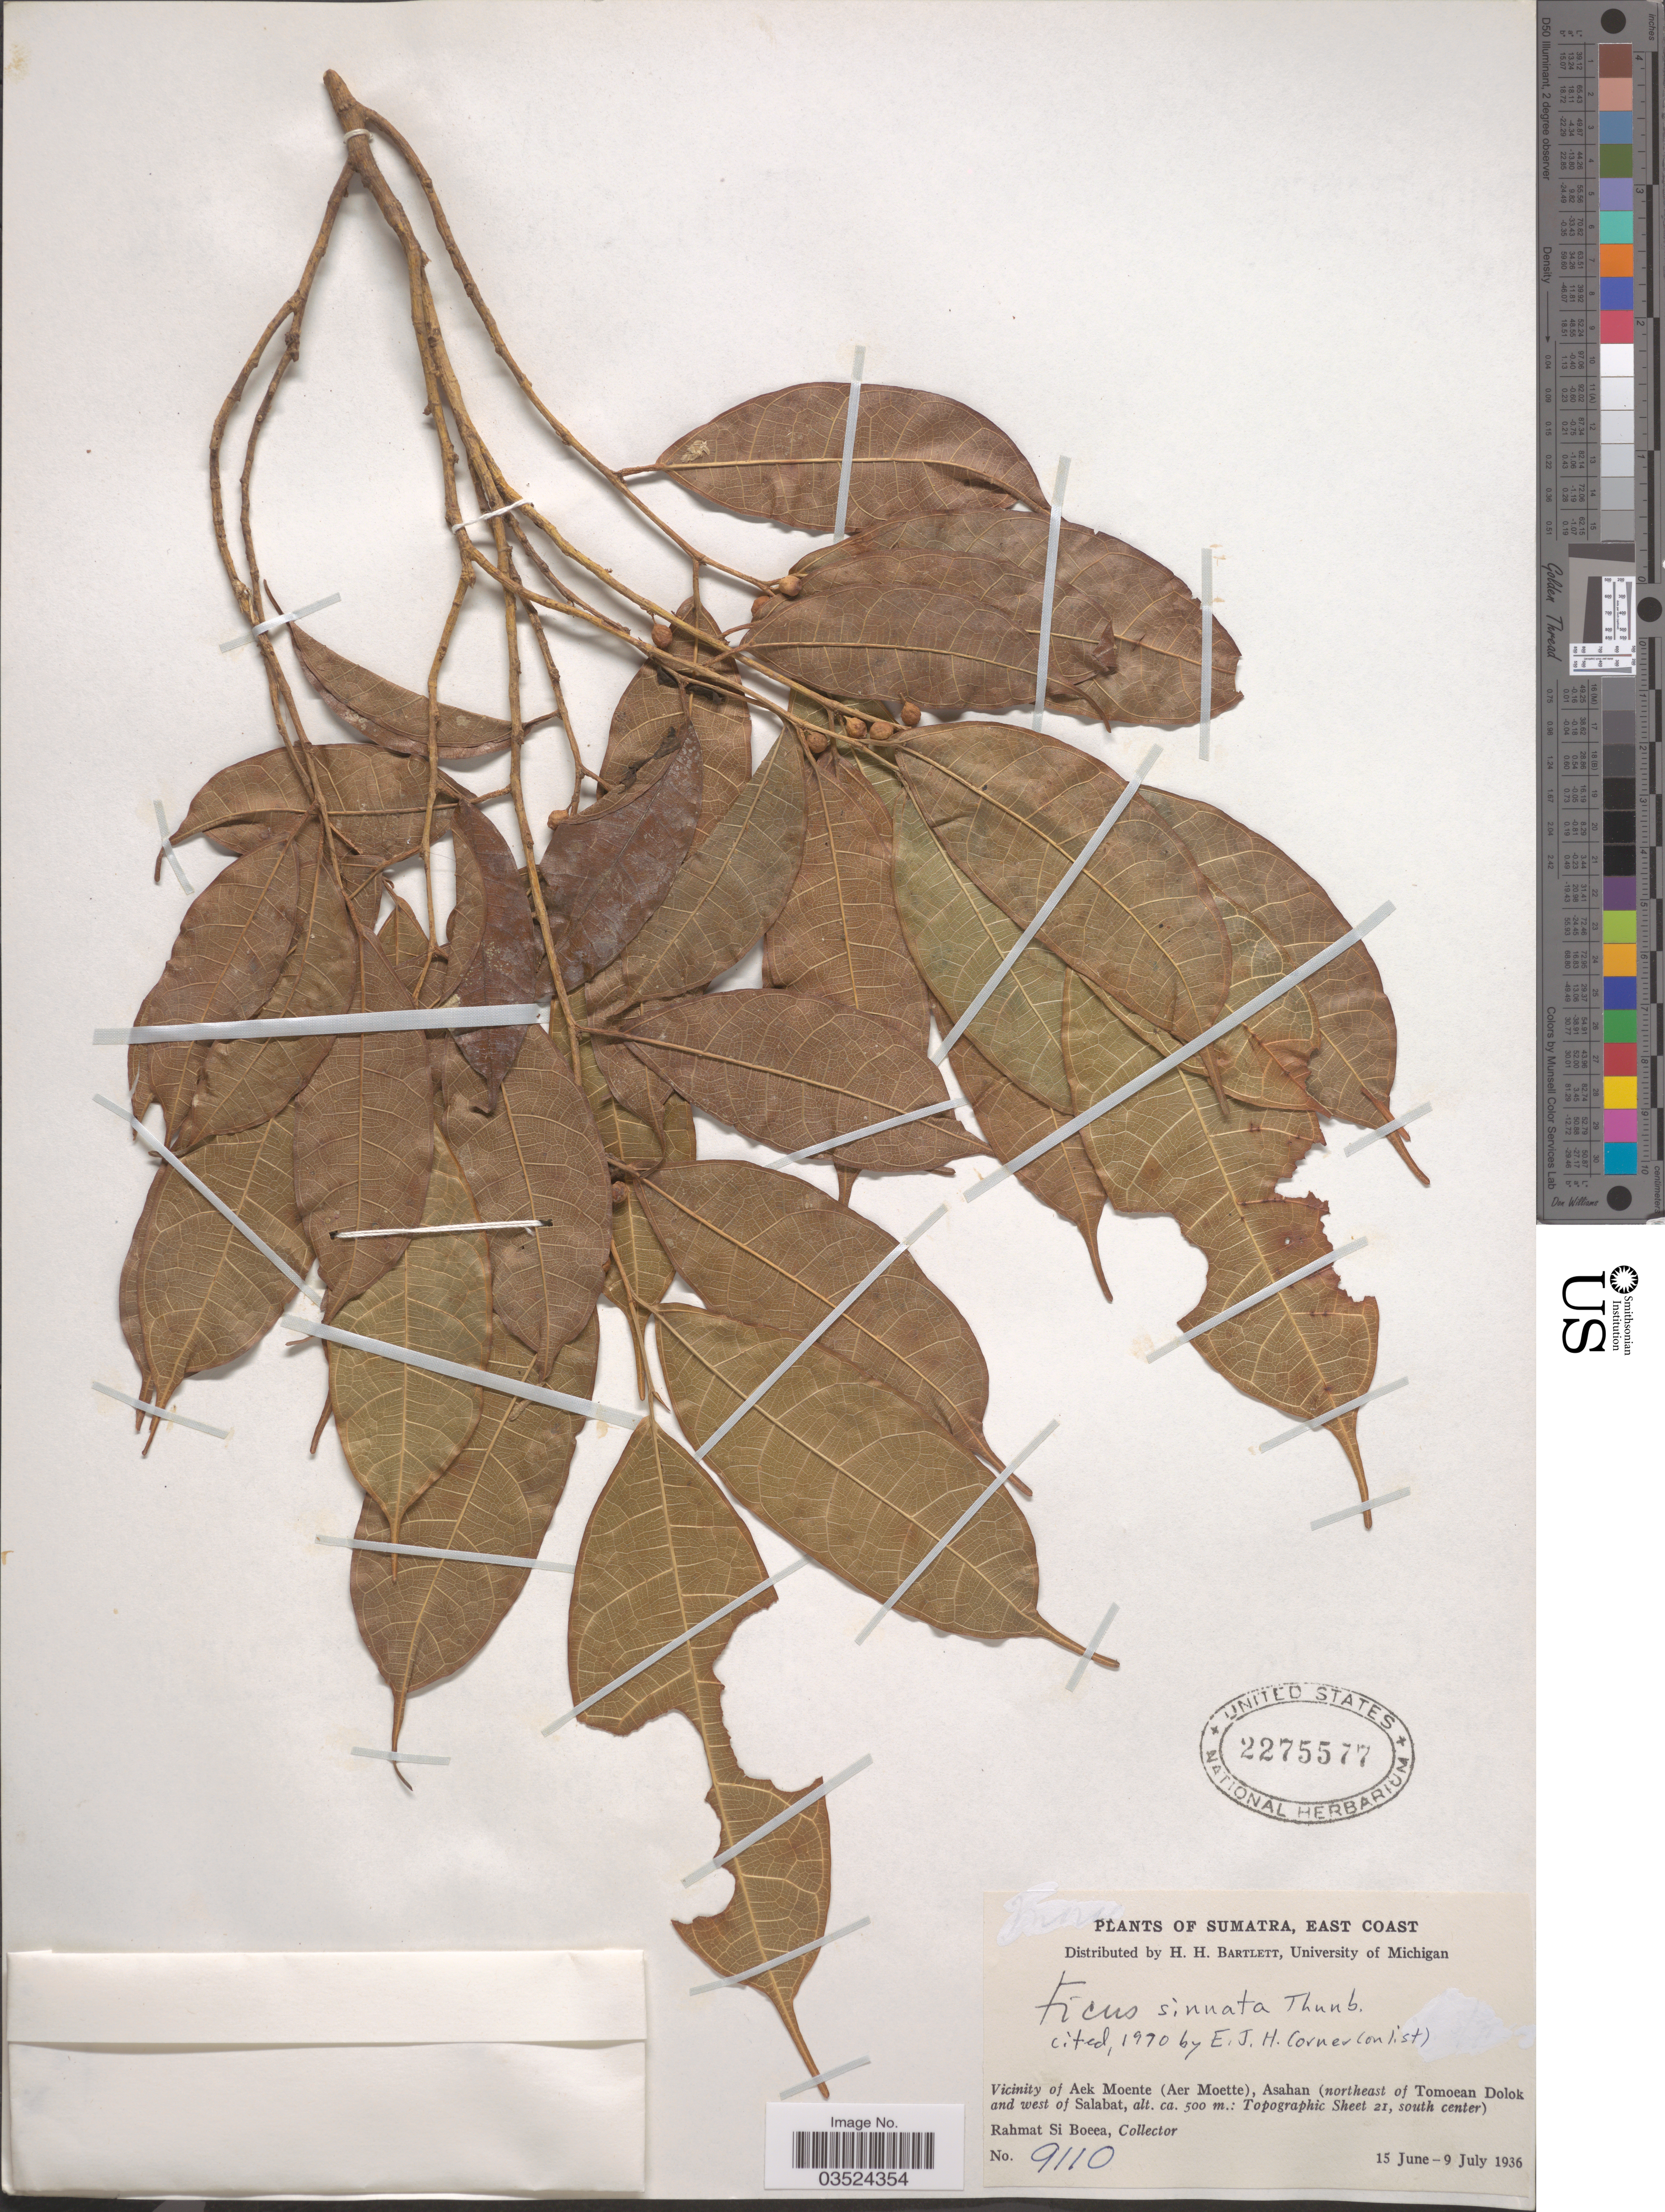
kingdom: Plantae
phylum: Tracheophyta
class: Magnoliopsida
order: Rosales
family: Moraceae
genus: Ficus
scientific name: Ficus sinuata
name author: Thunb.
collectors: Rahmat Si Boeea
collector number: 9110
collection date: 1936-06-15/1936-07-09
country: Indonesia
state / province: Sumatra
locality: East Coast. Vicinity of Aek Moente (Aer Moette), Asahan (northeast of Tomoean Dolok and west of Salabat: Topographic Sheet 21, south center).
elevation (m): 500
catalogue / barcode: US 2275577